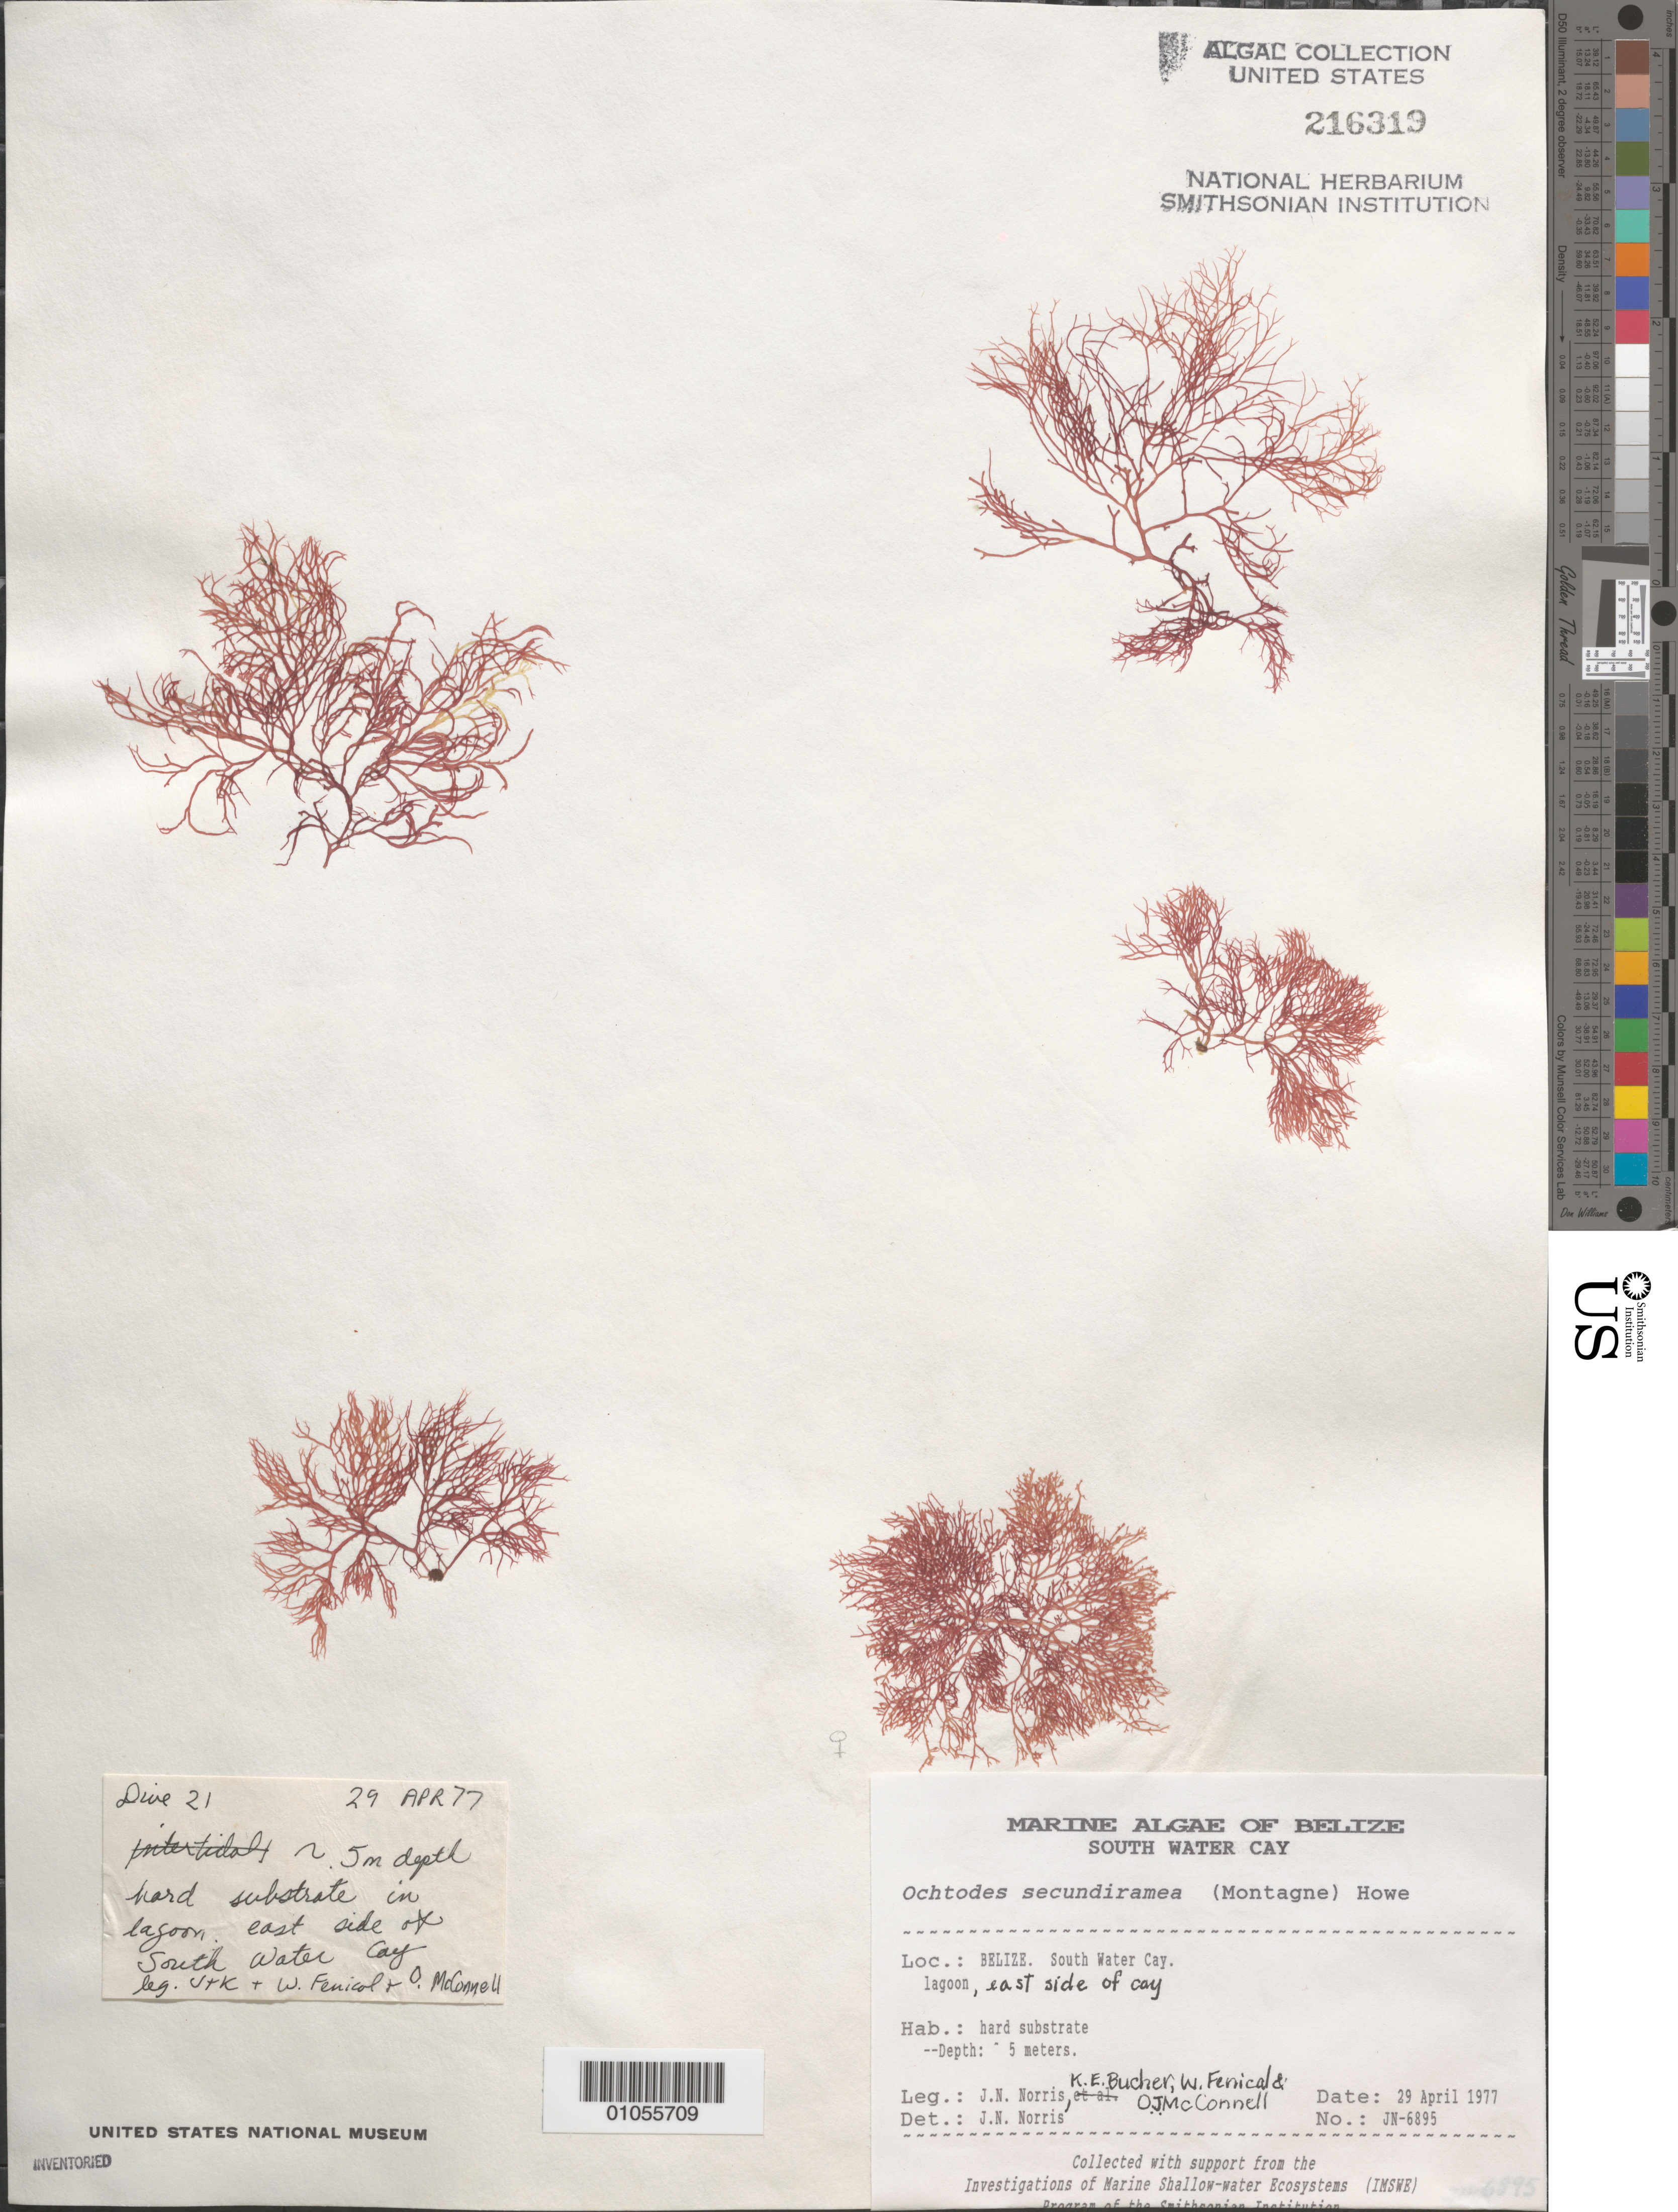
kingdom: Plantae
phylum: Rhodophyta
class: Florideophyceae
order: Gigartinales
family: Rhizophyllidaceae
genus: Ochtodes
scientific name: Ochtodes secundiramea, ined.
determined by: Norris, James N.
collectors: J. N. Norris, K. E. Bucher, W. Fenical & O. McConnell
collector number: JN-6895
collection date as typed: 29 Apr 1977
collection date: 1977-04-29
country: Belize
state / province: Stann Creek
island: South Water Cay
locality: East side of cay, lagoon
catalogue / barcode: US 216319